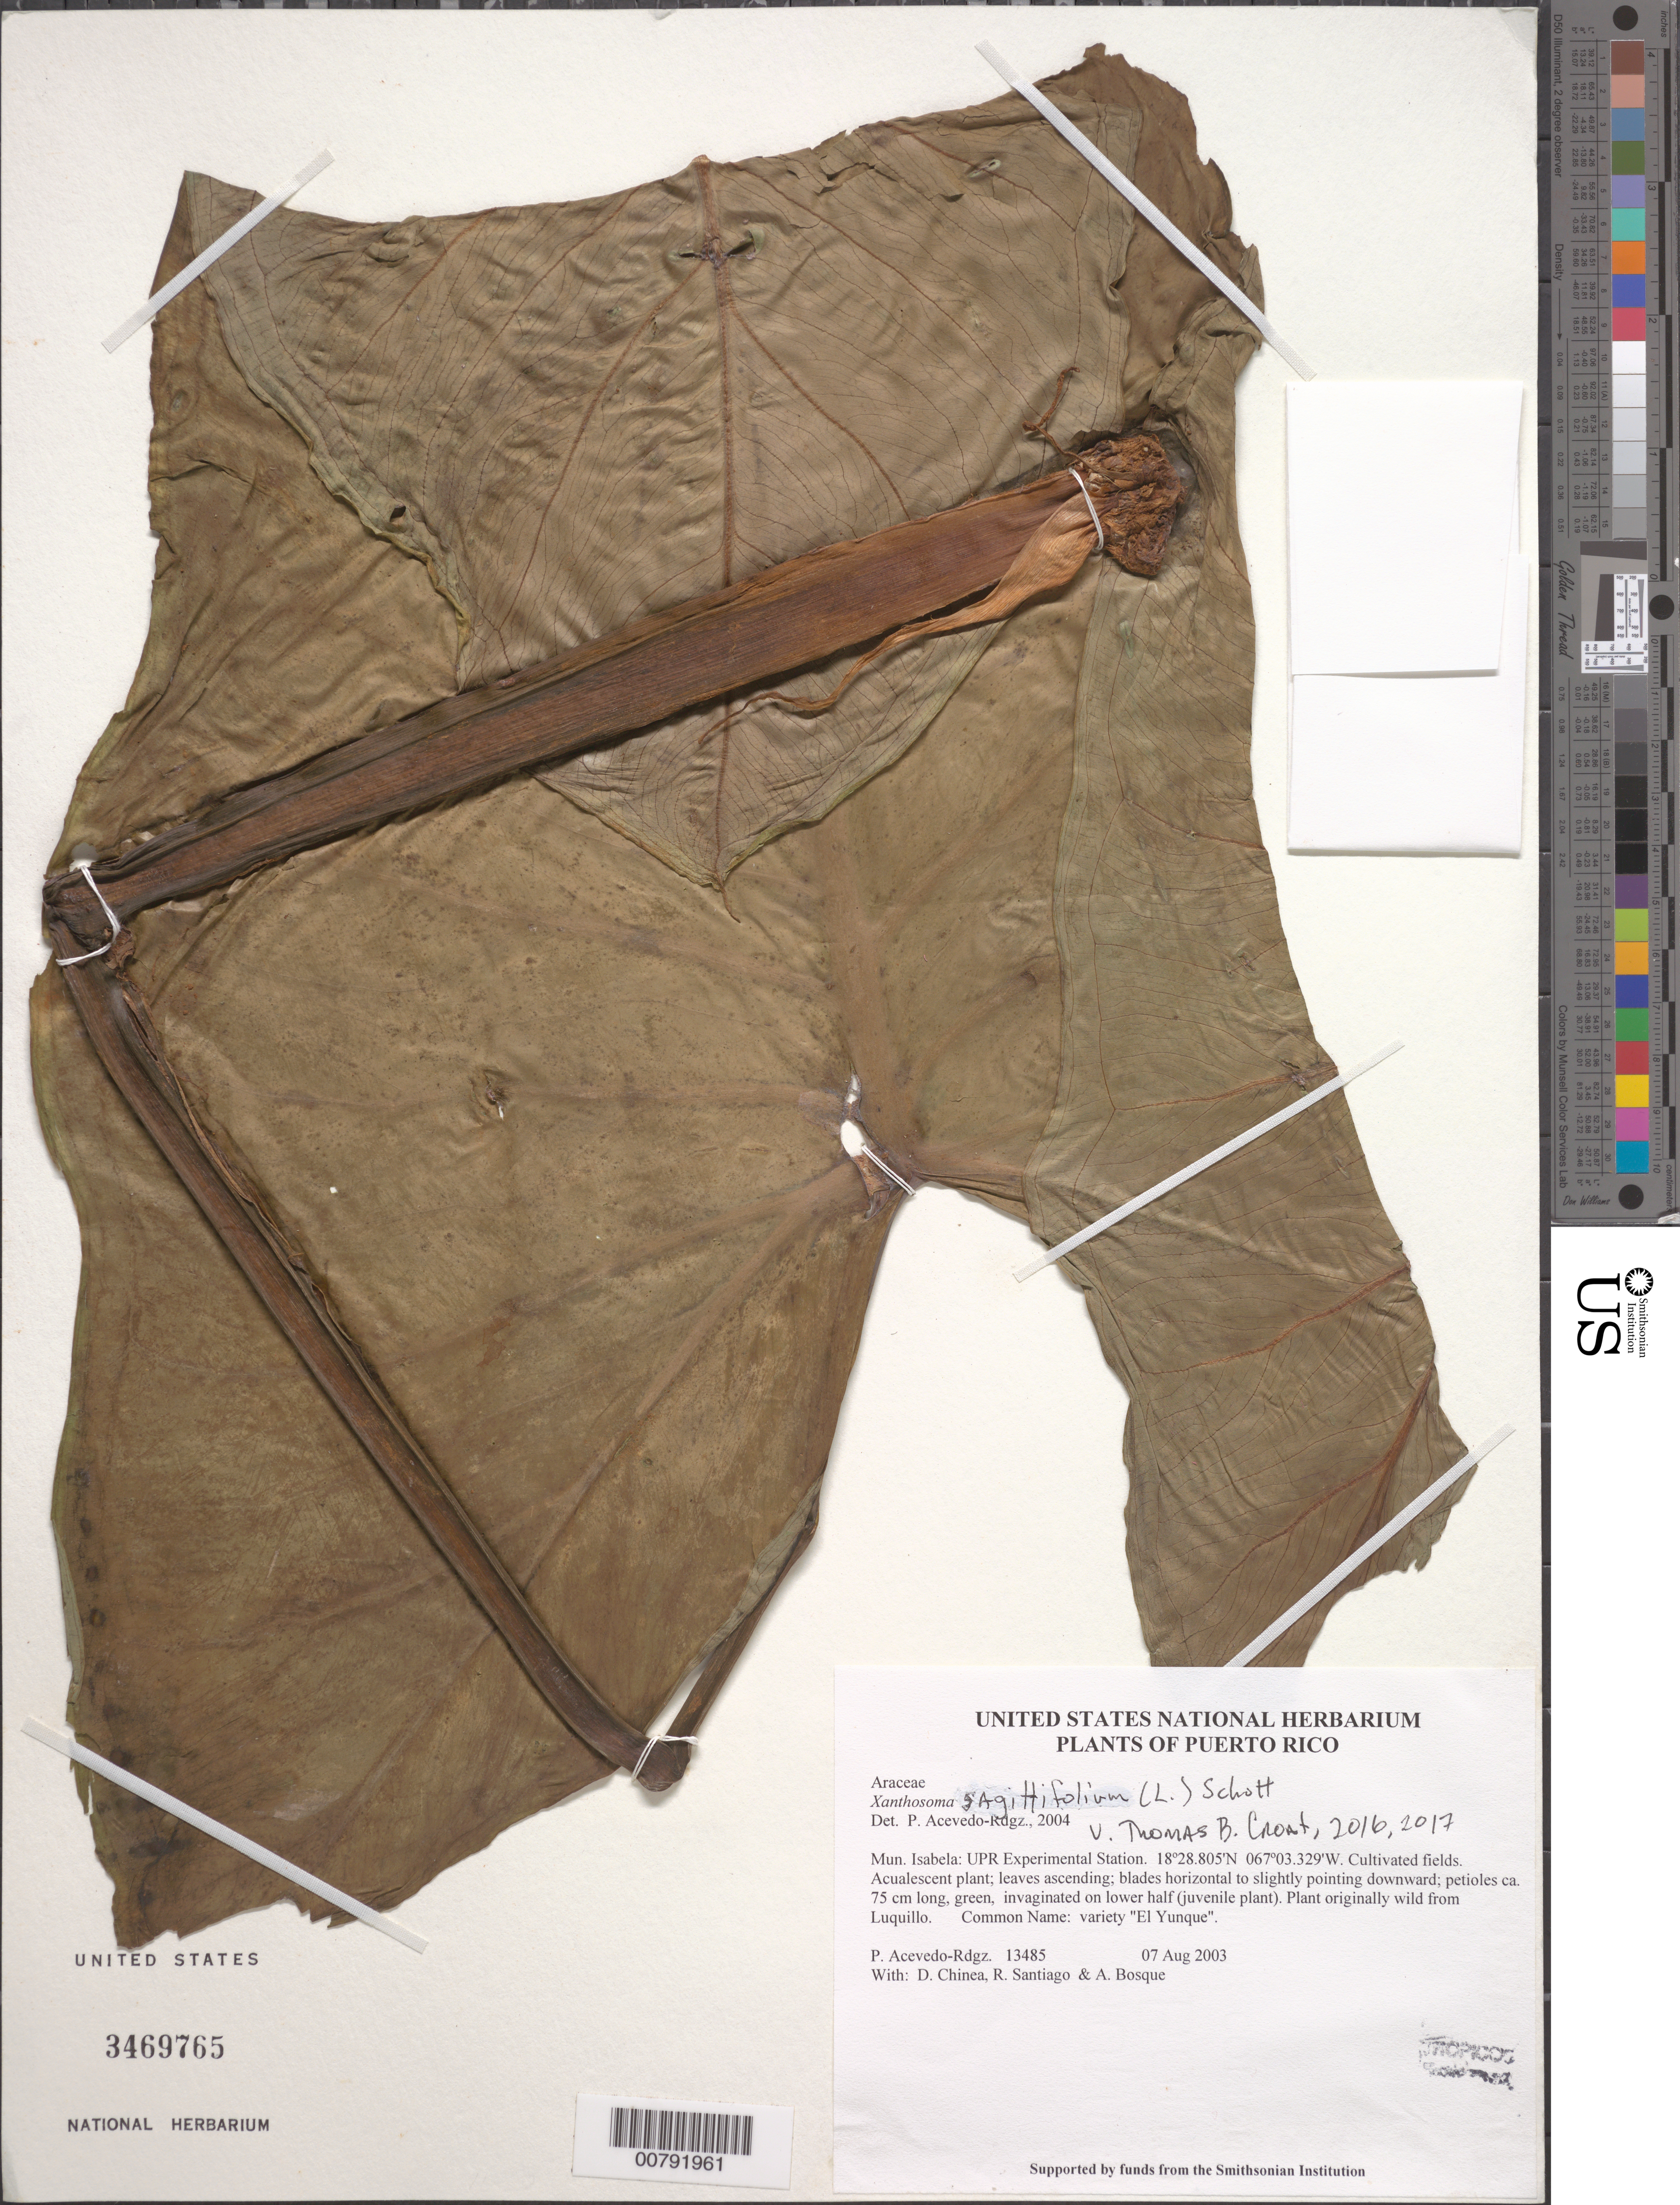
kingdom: Plantae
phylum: Tracheophyta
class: Liliopsida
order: Alismatales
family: Araceae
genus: Xanthosoma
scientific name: Xanthosoma sagittifolium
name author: (L.) Schott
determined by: Croat, Thomas B., Missouri Botanical Garden (MO)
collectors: P. Acevedo-Rodr., D. Chinea, R. Santiago & A. Bosque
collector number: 13485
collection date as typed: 07 Aug 2003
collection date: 2003-08-07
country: Puerto Rico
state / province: Isabela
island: Puerto Rico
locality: Mun. Isabela: UPR Experimental Station.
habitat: Cultivated fields.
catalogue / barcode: US 3469765